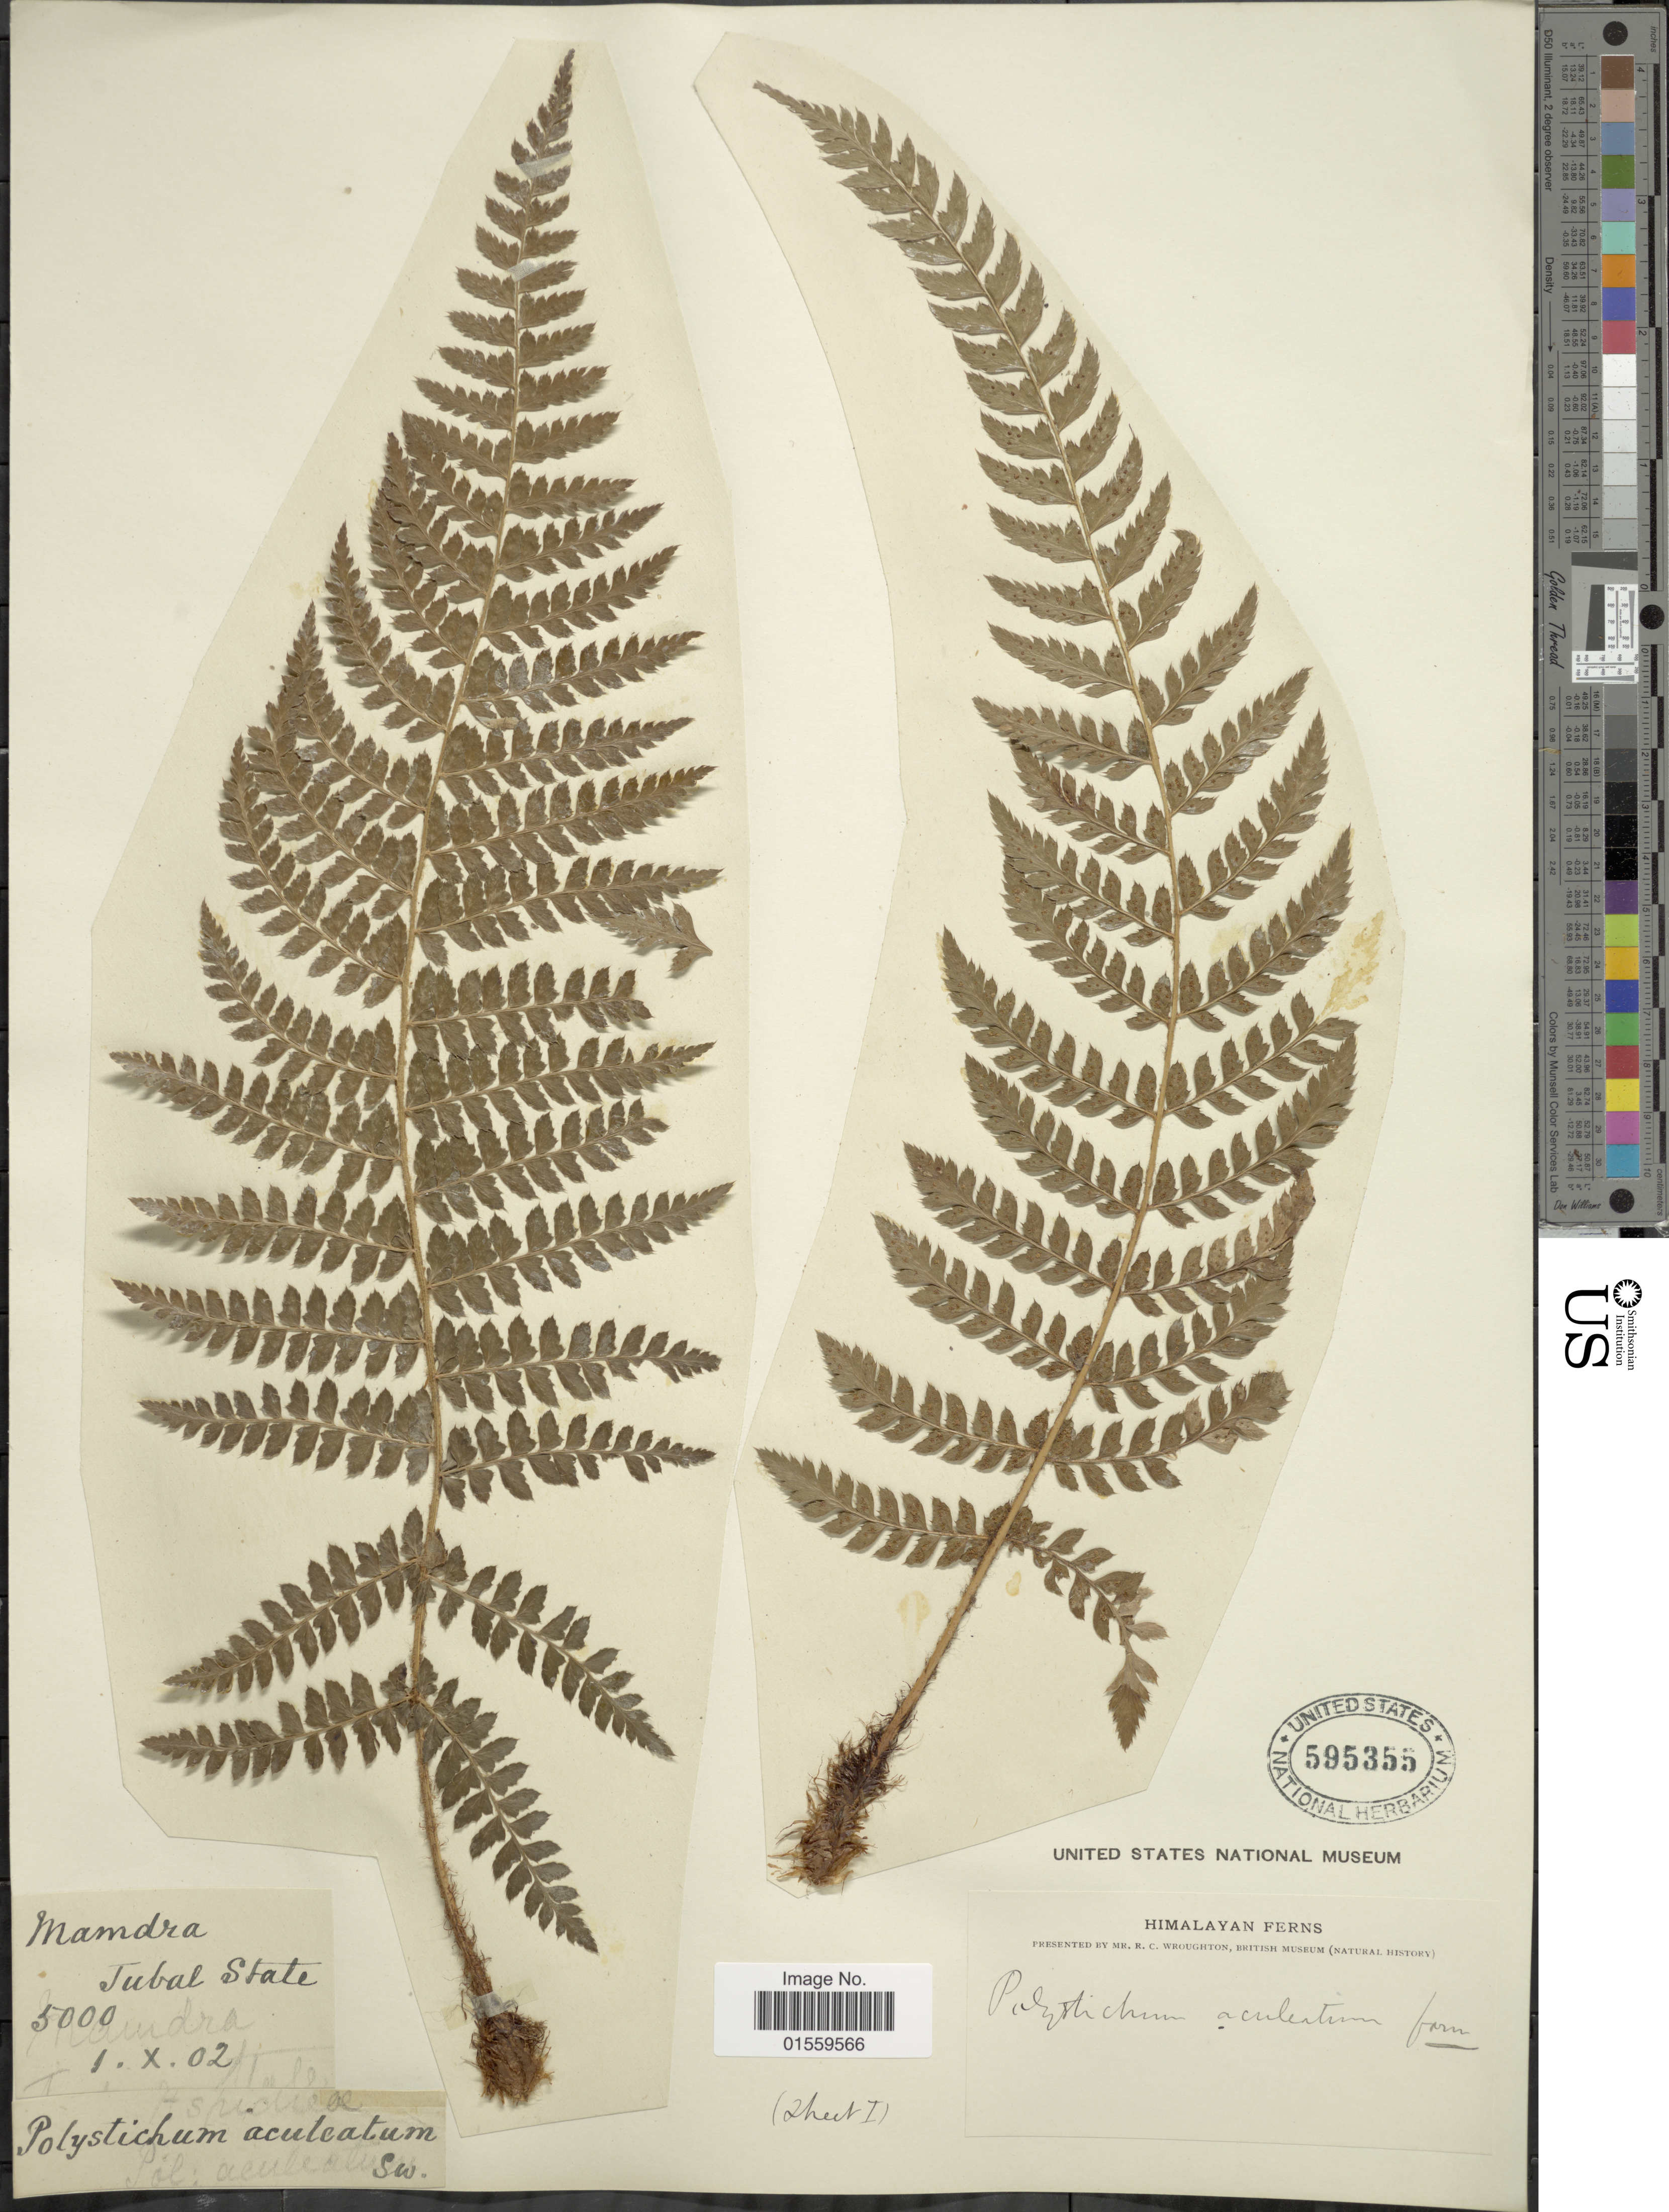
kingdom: Plantae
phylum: Tracheophyta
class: Polypodiopsida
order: Polypodiales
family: Dryopteridaceae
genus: Polystichum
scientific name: Polystichum setiferum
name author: (Forssk.) Moore ex Woynar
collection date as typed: Transcribed d/m/y: 1/10/2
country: India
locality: Himalaya, Mamdra Tubal State.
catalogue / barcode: US 595355